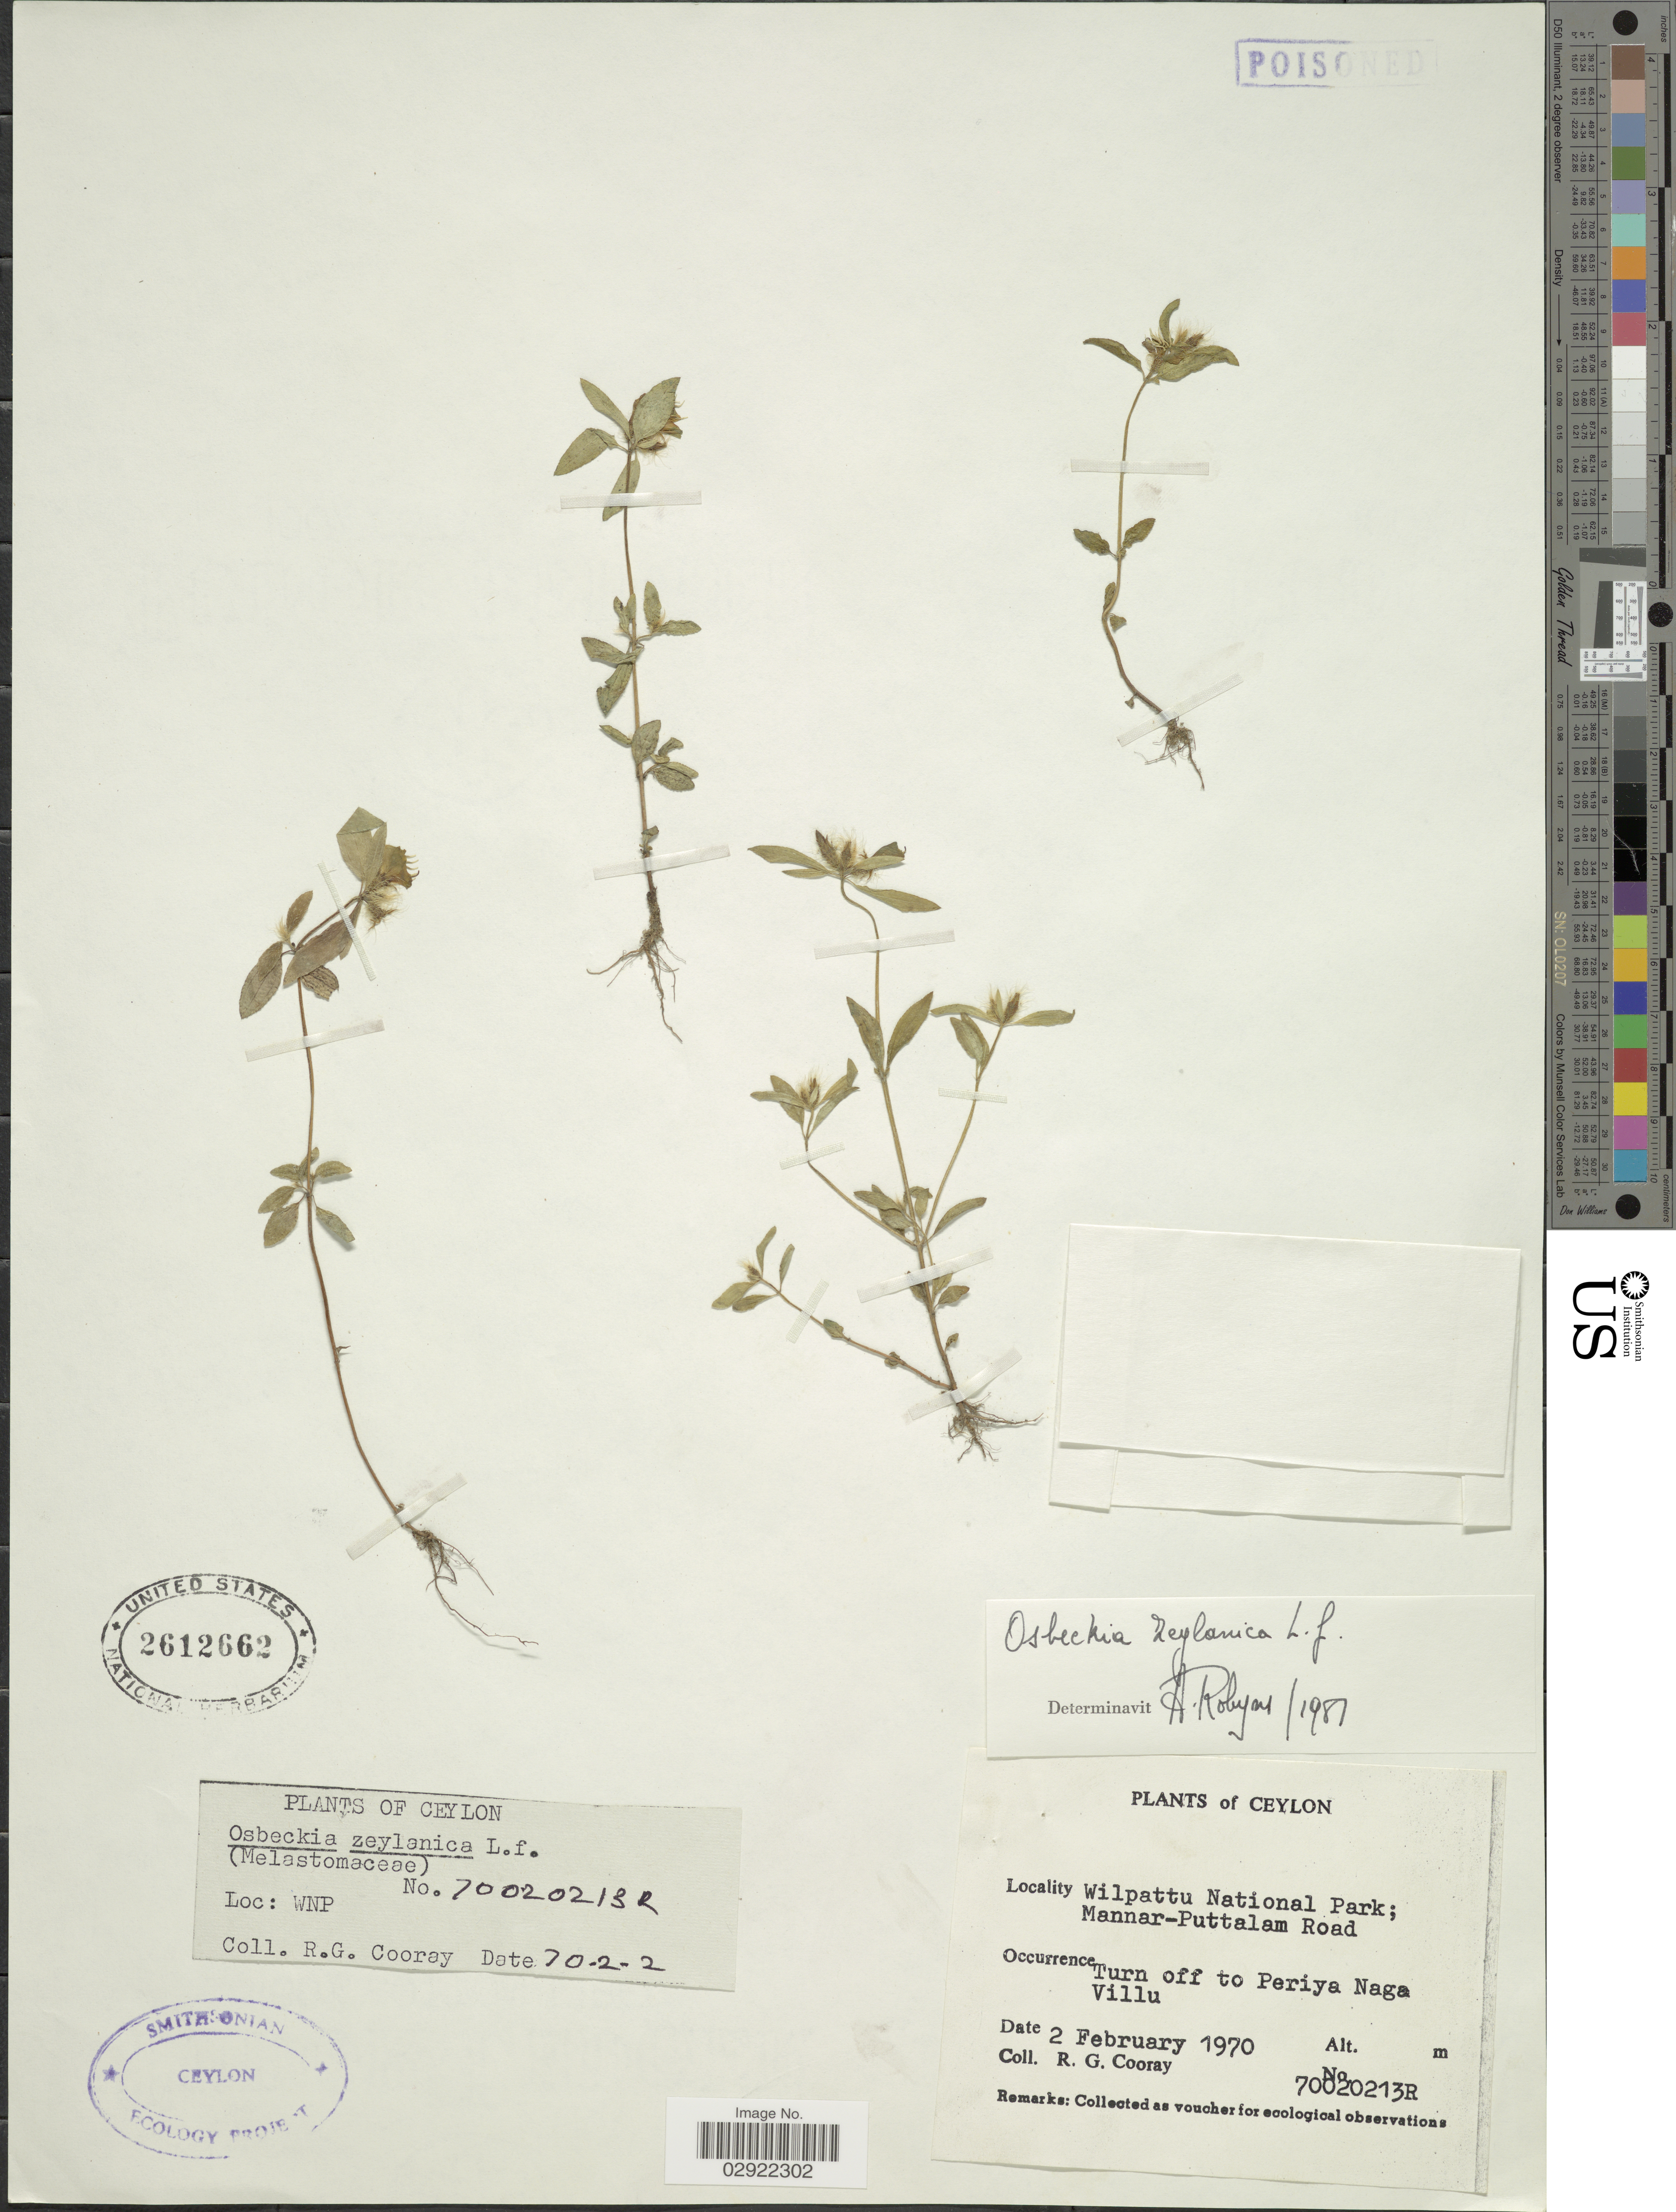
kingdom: Plantae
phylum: Tracheophyta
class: Magnoliopsida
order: Myrtales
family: Melastomataceae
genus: Osbeckia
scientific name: Osbeckia zeylanica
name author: Steud. ex Naudin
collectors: R. Cooray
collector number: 70020213R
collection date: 1970-02-02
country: Sri Lanka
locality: Ceylon. Wilpattu National Park; Mannar-Puttalam Road. Turn off to Periya Naga Villu.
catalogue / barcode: US 2612662